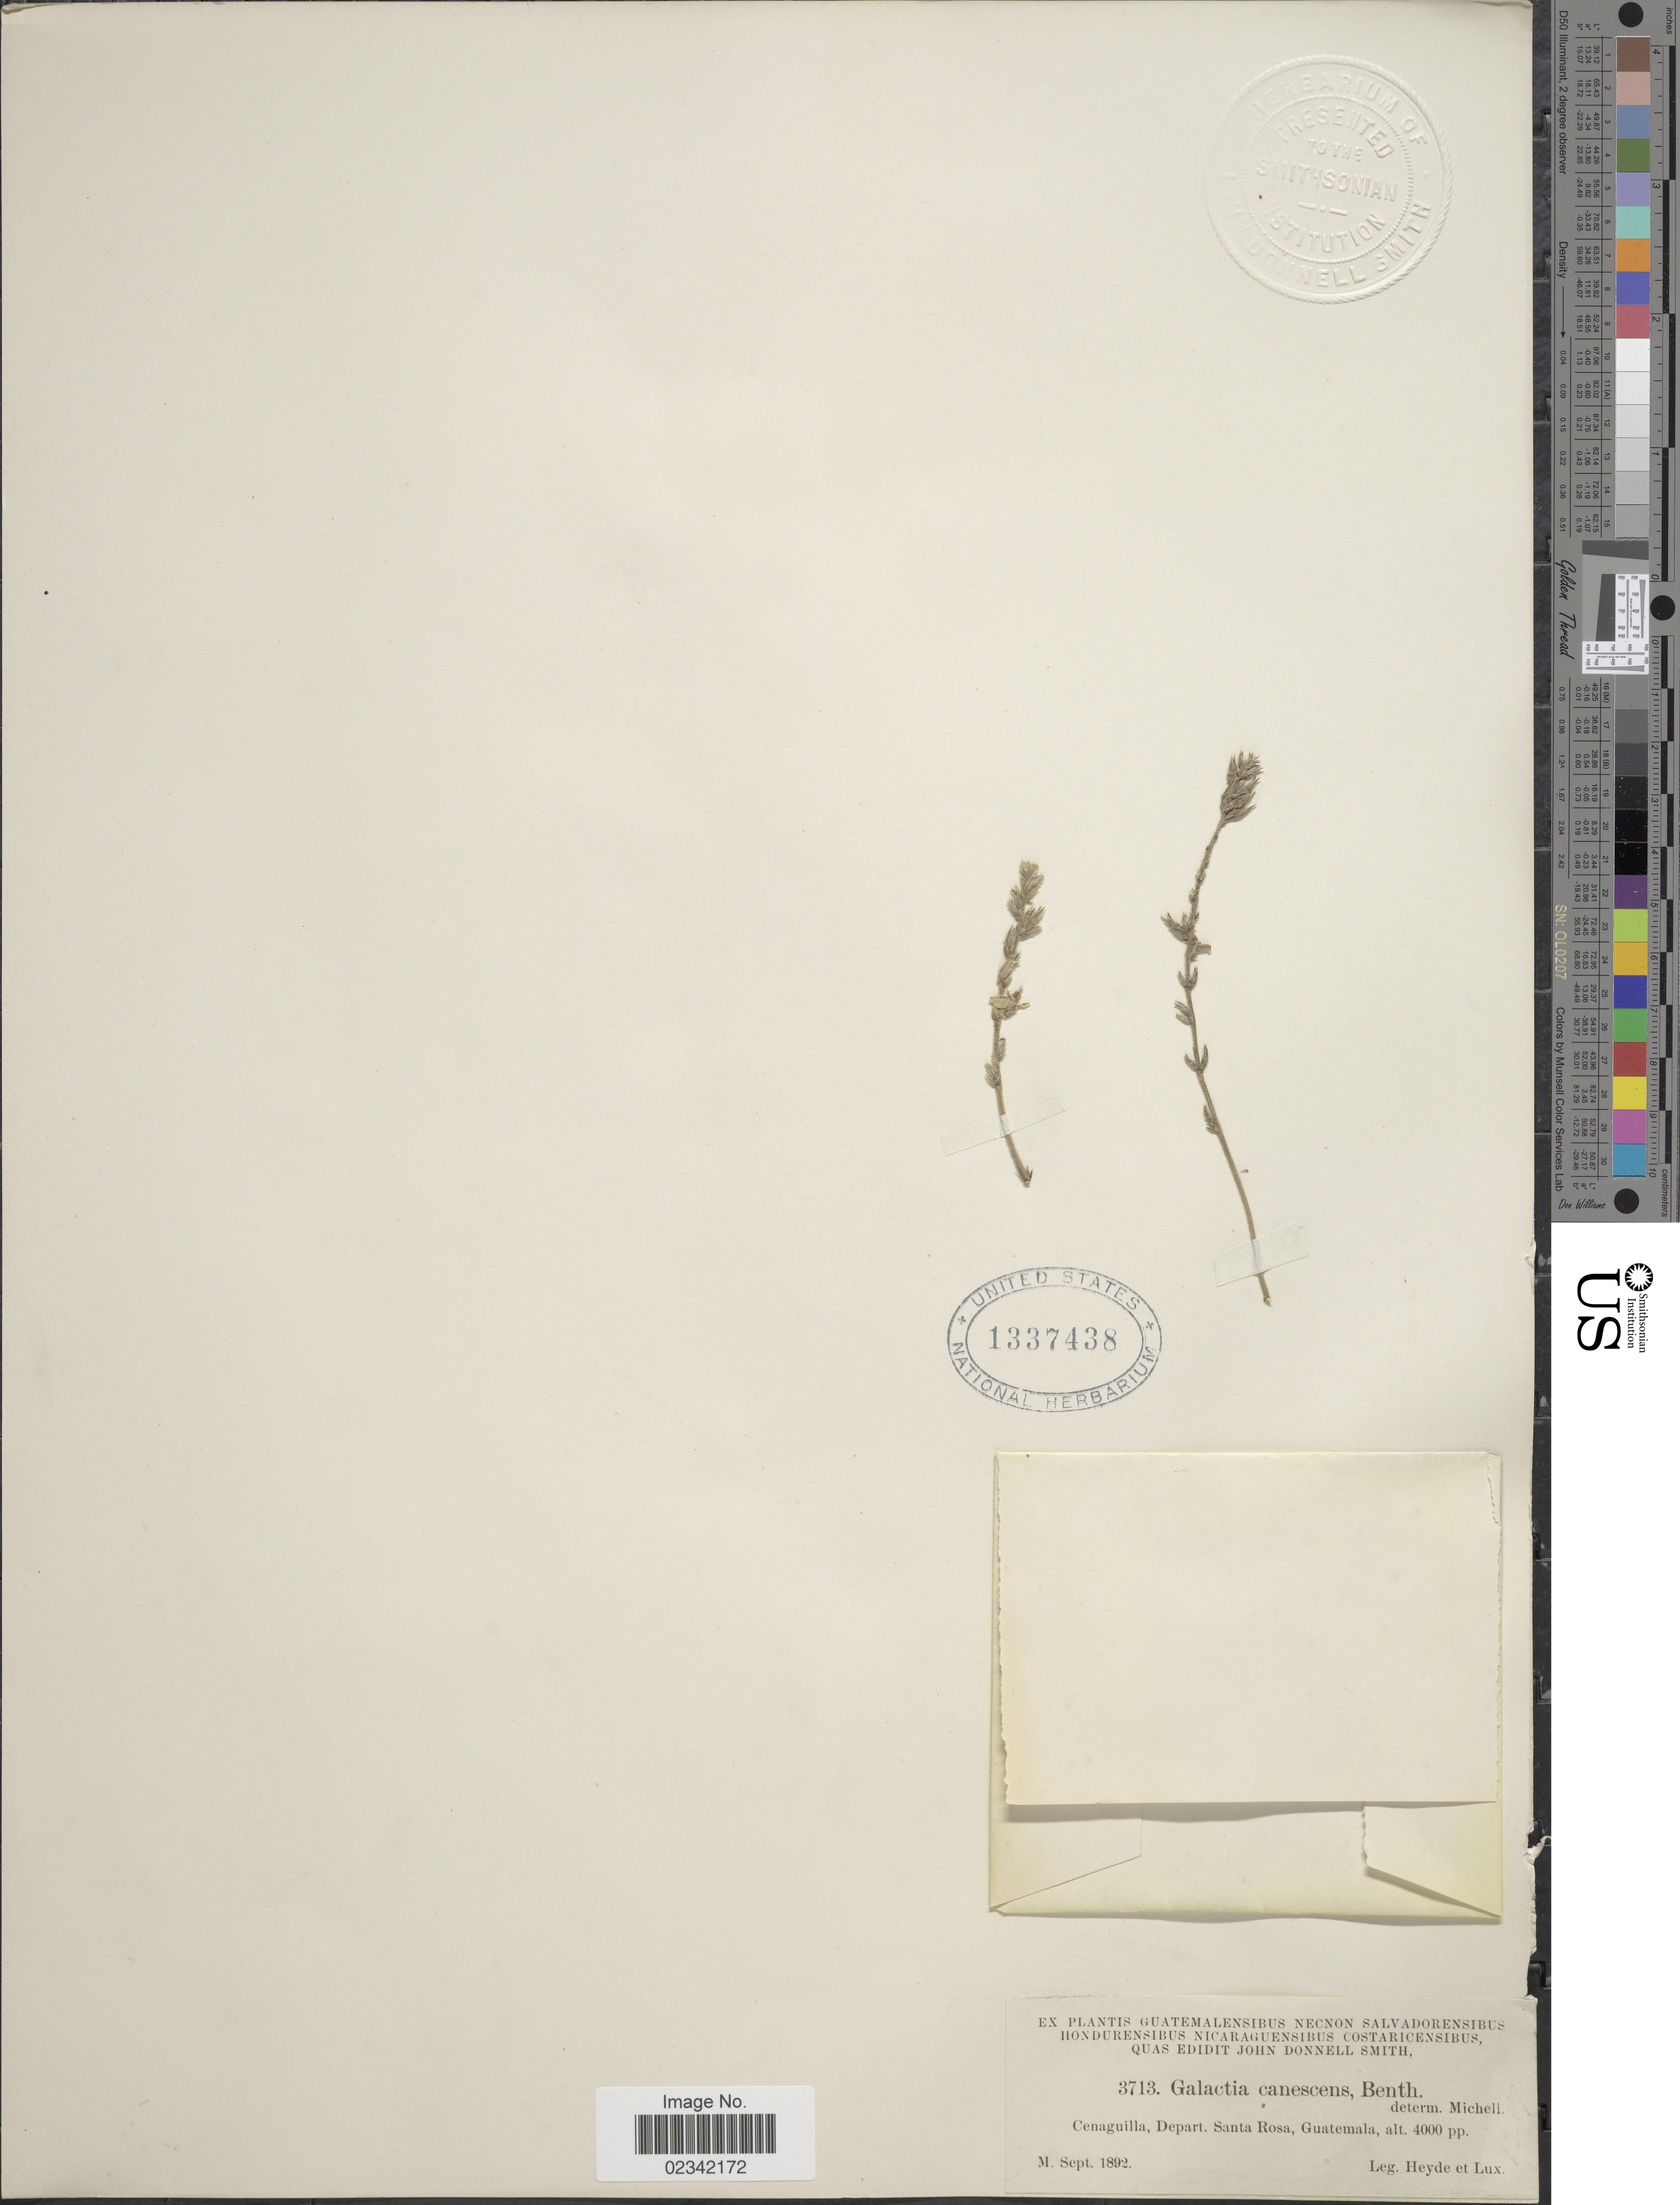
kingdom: Plantae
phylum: Tracheophyta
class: Magnoliopsida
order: Fabales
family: Fabaceae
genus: Galactia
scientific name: Galactia striata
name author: (Jacq.) Urb.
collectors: Heyde & Lux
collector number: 3713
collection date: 1892-09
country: Guatemala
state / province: Santa Rosa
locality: Cenaguilla, Depart. Santa Rosa, Guatemala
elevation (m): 1219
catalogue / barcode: US 1337438